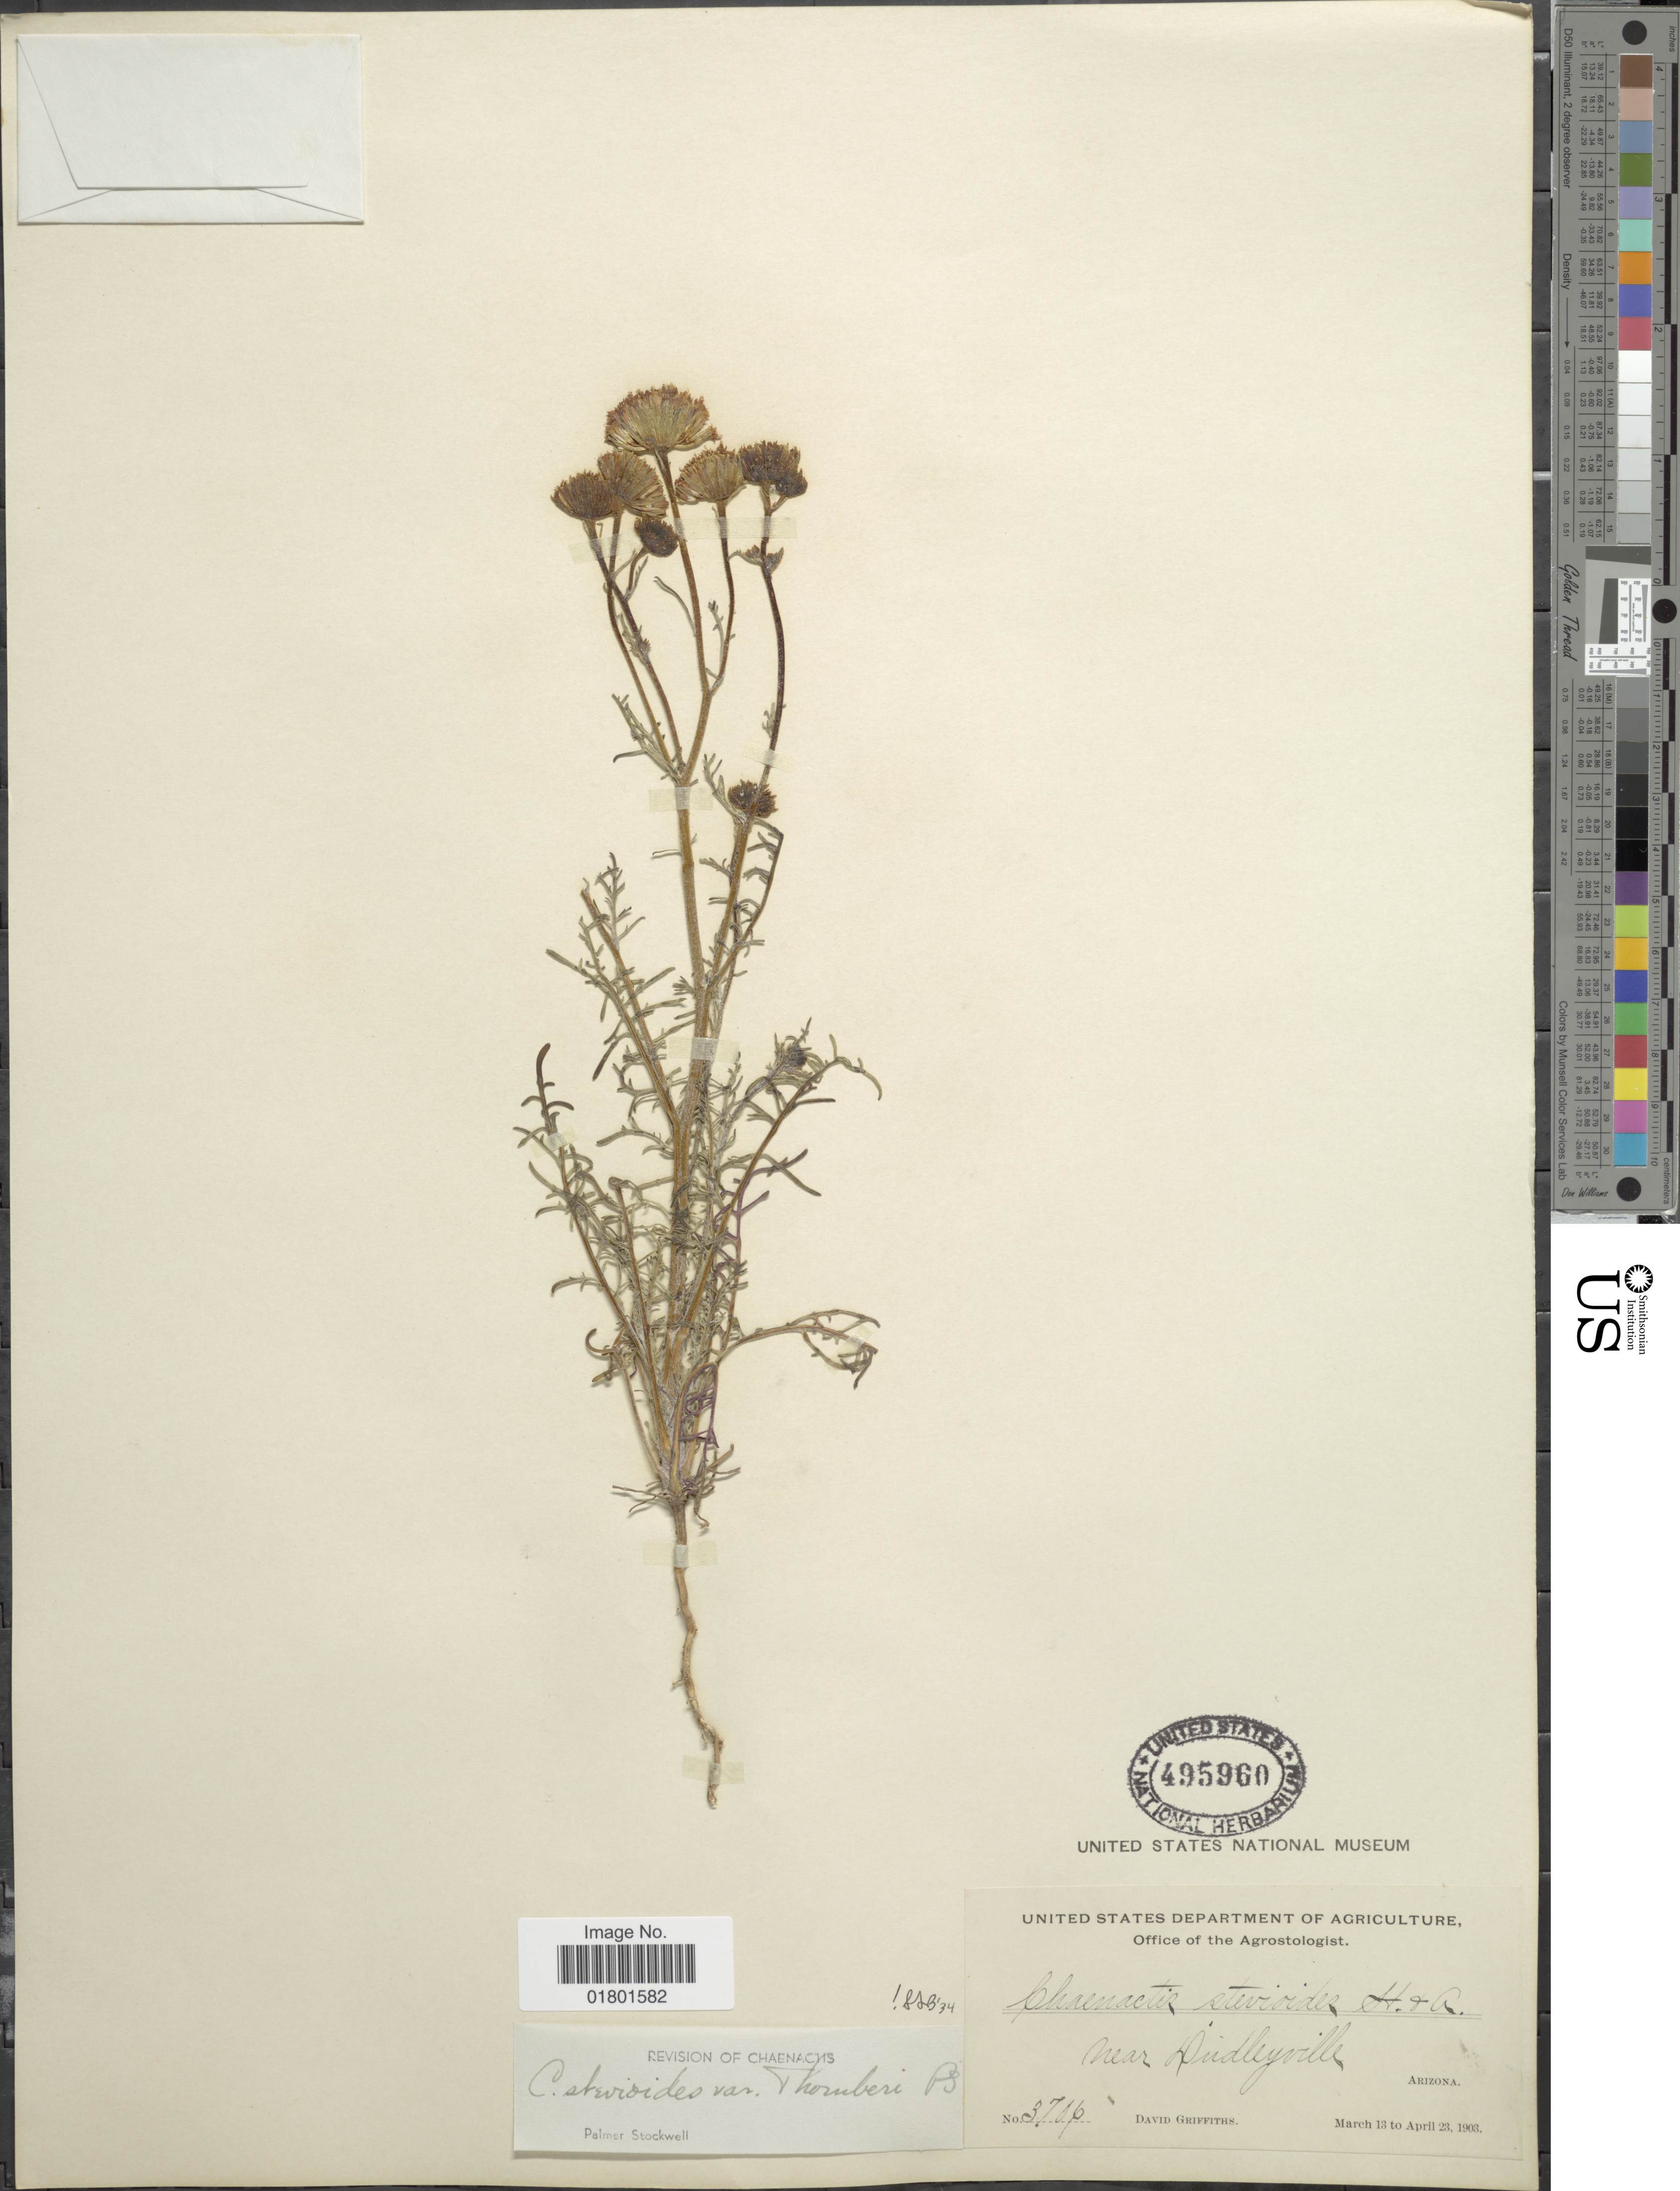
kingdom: Plantae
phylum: Tracheophyta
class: Magnoliopsida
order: Asterales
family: Asteraceae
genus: Chaenactis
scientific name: Chaenactis stevioides var. thornberi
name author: Stockw.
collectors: D. Griffiths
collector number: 3709*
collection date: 1903-03-13/1903-04-23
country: United States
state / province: Arizona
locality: Near Dudleyville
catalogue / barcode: US 495960